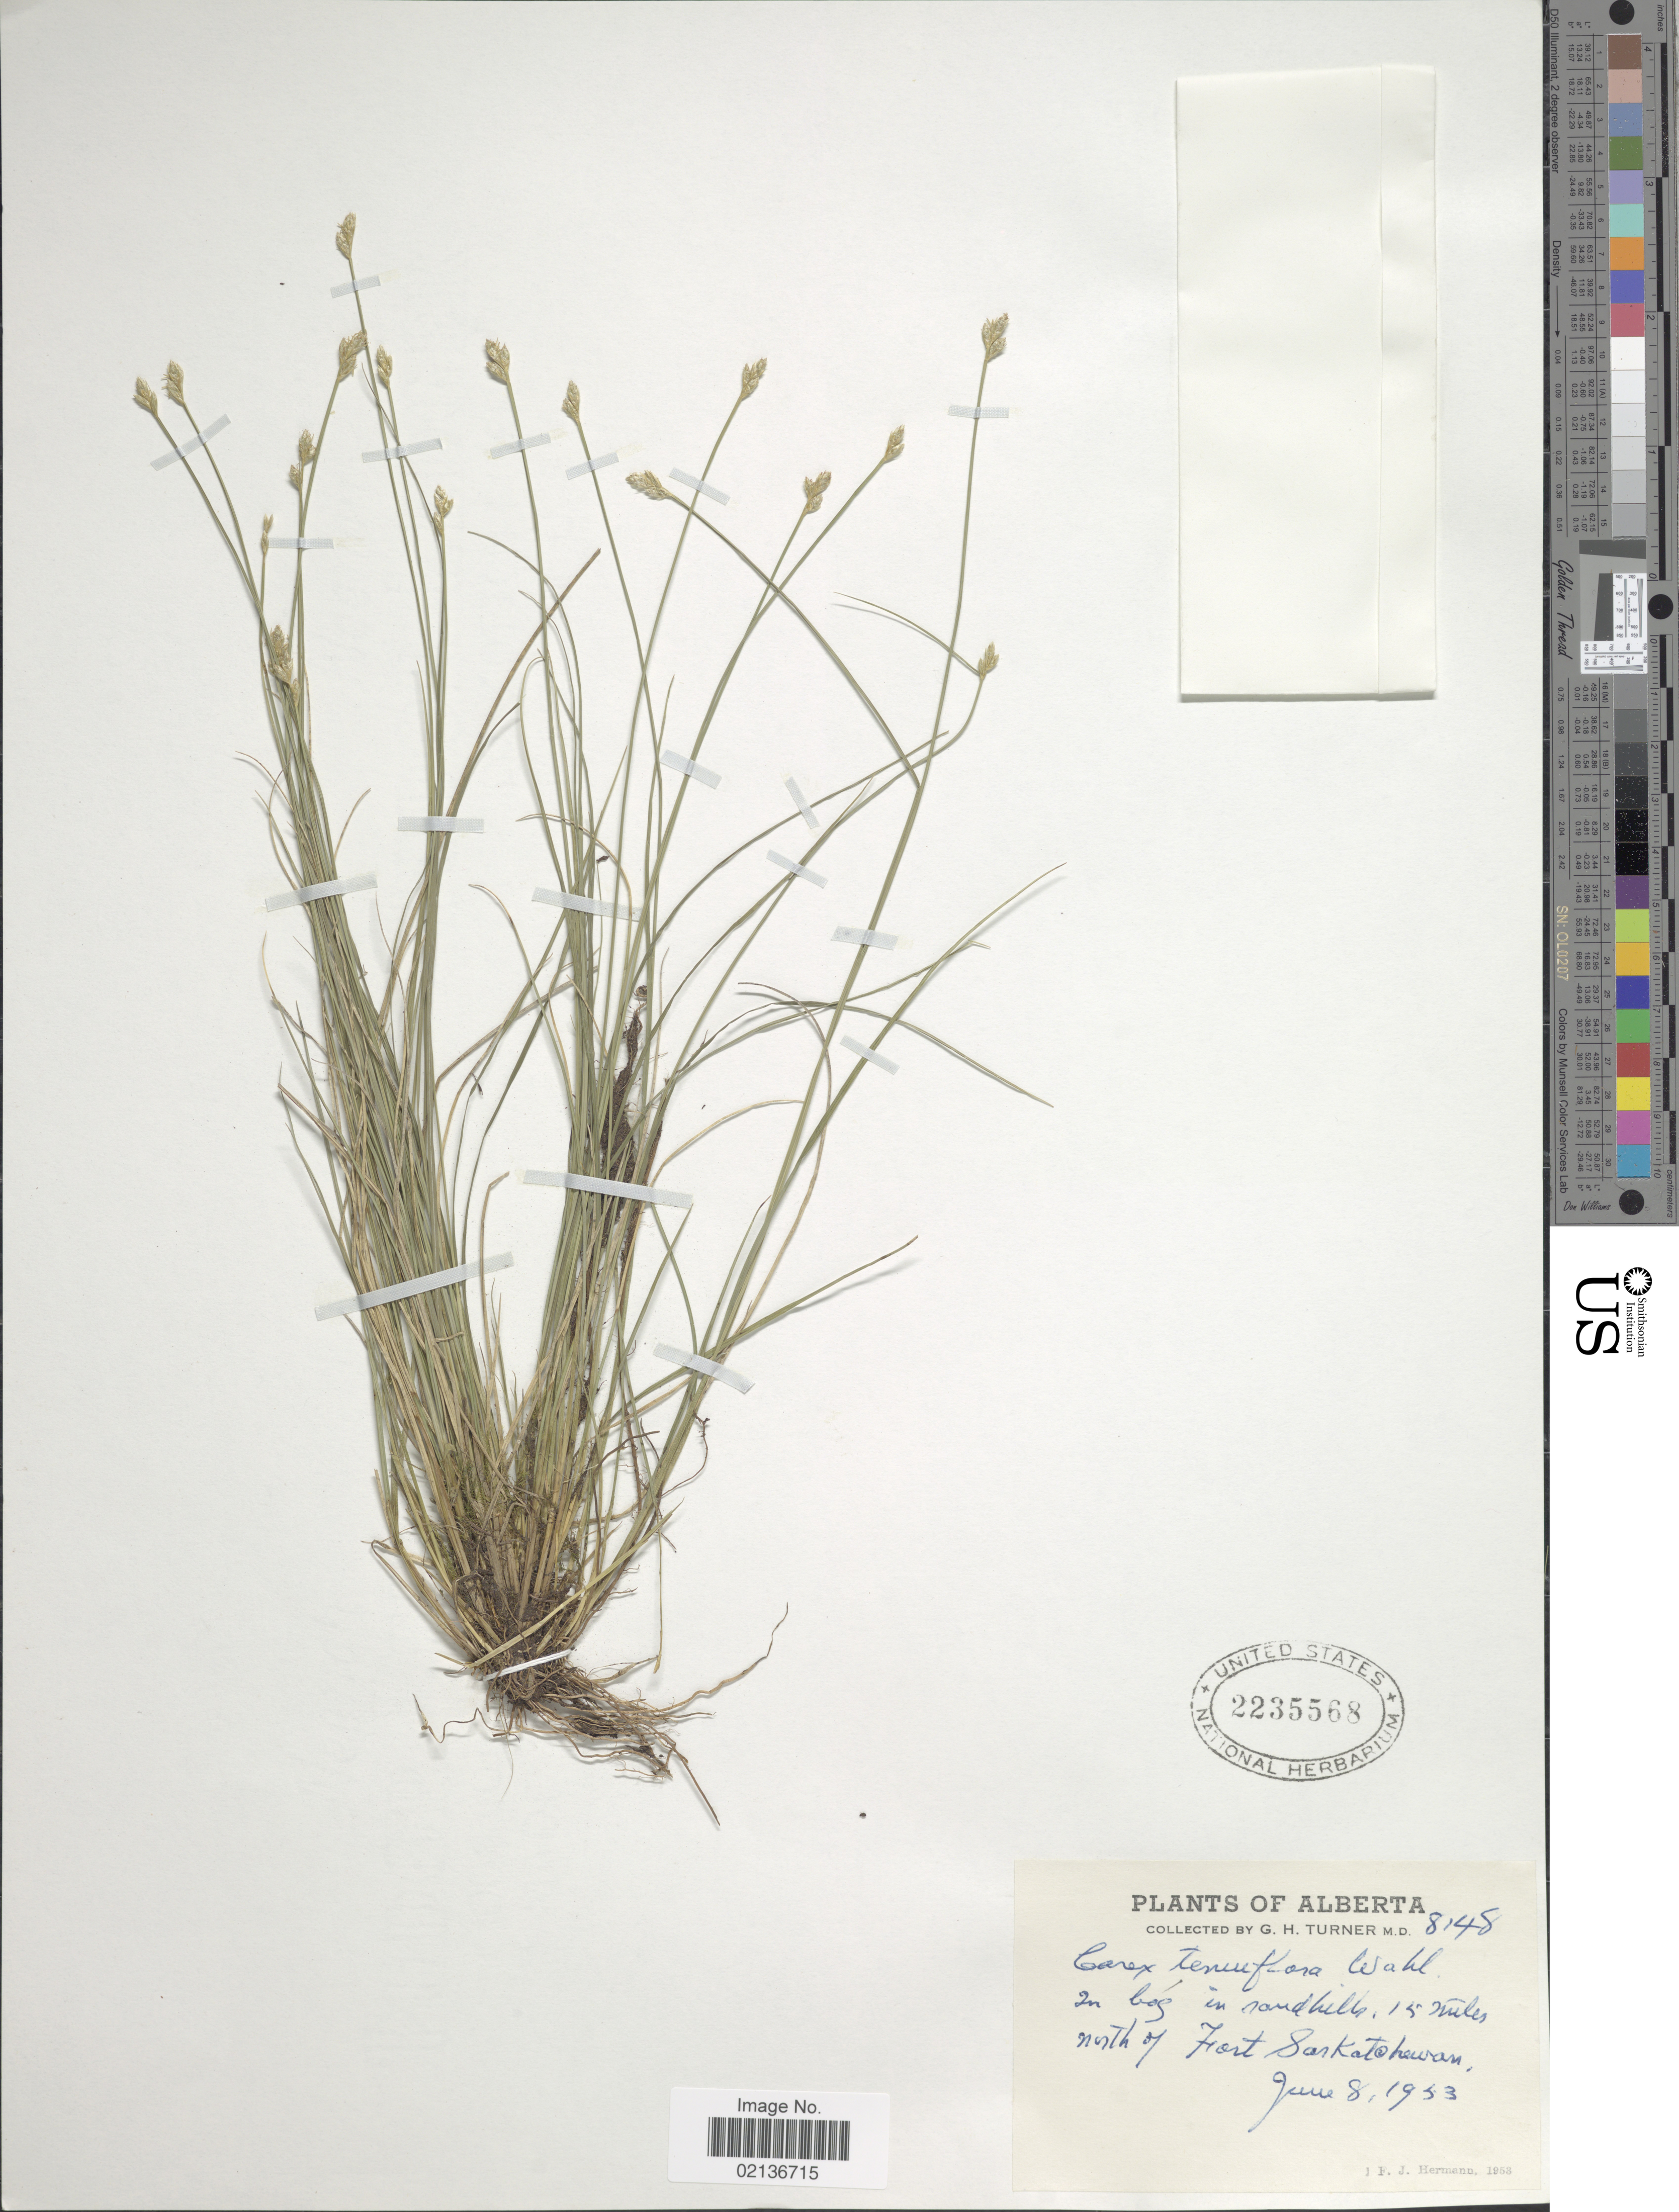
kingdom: Plantae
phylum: Tracheophyta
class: Liliopsida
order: Poales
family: Cyperaceae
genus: Carex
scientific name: Carex tenuiflora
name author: Wahlenb.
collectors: G. H. Turner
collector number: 8148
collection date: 1953-06-08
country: Canada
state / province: Alberta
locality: In bog in sandhills, 15 miles north of Fort Saskatchewan.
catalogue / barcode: US 2235568